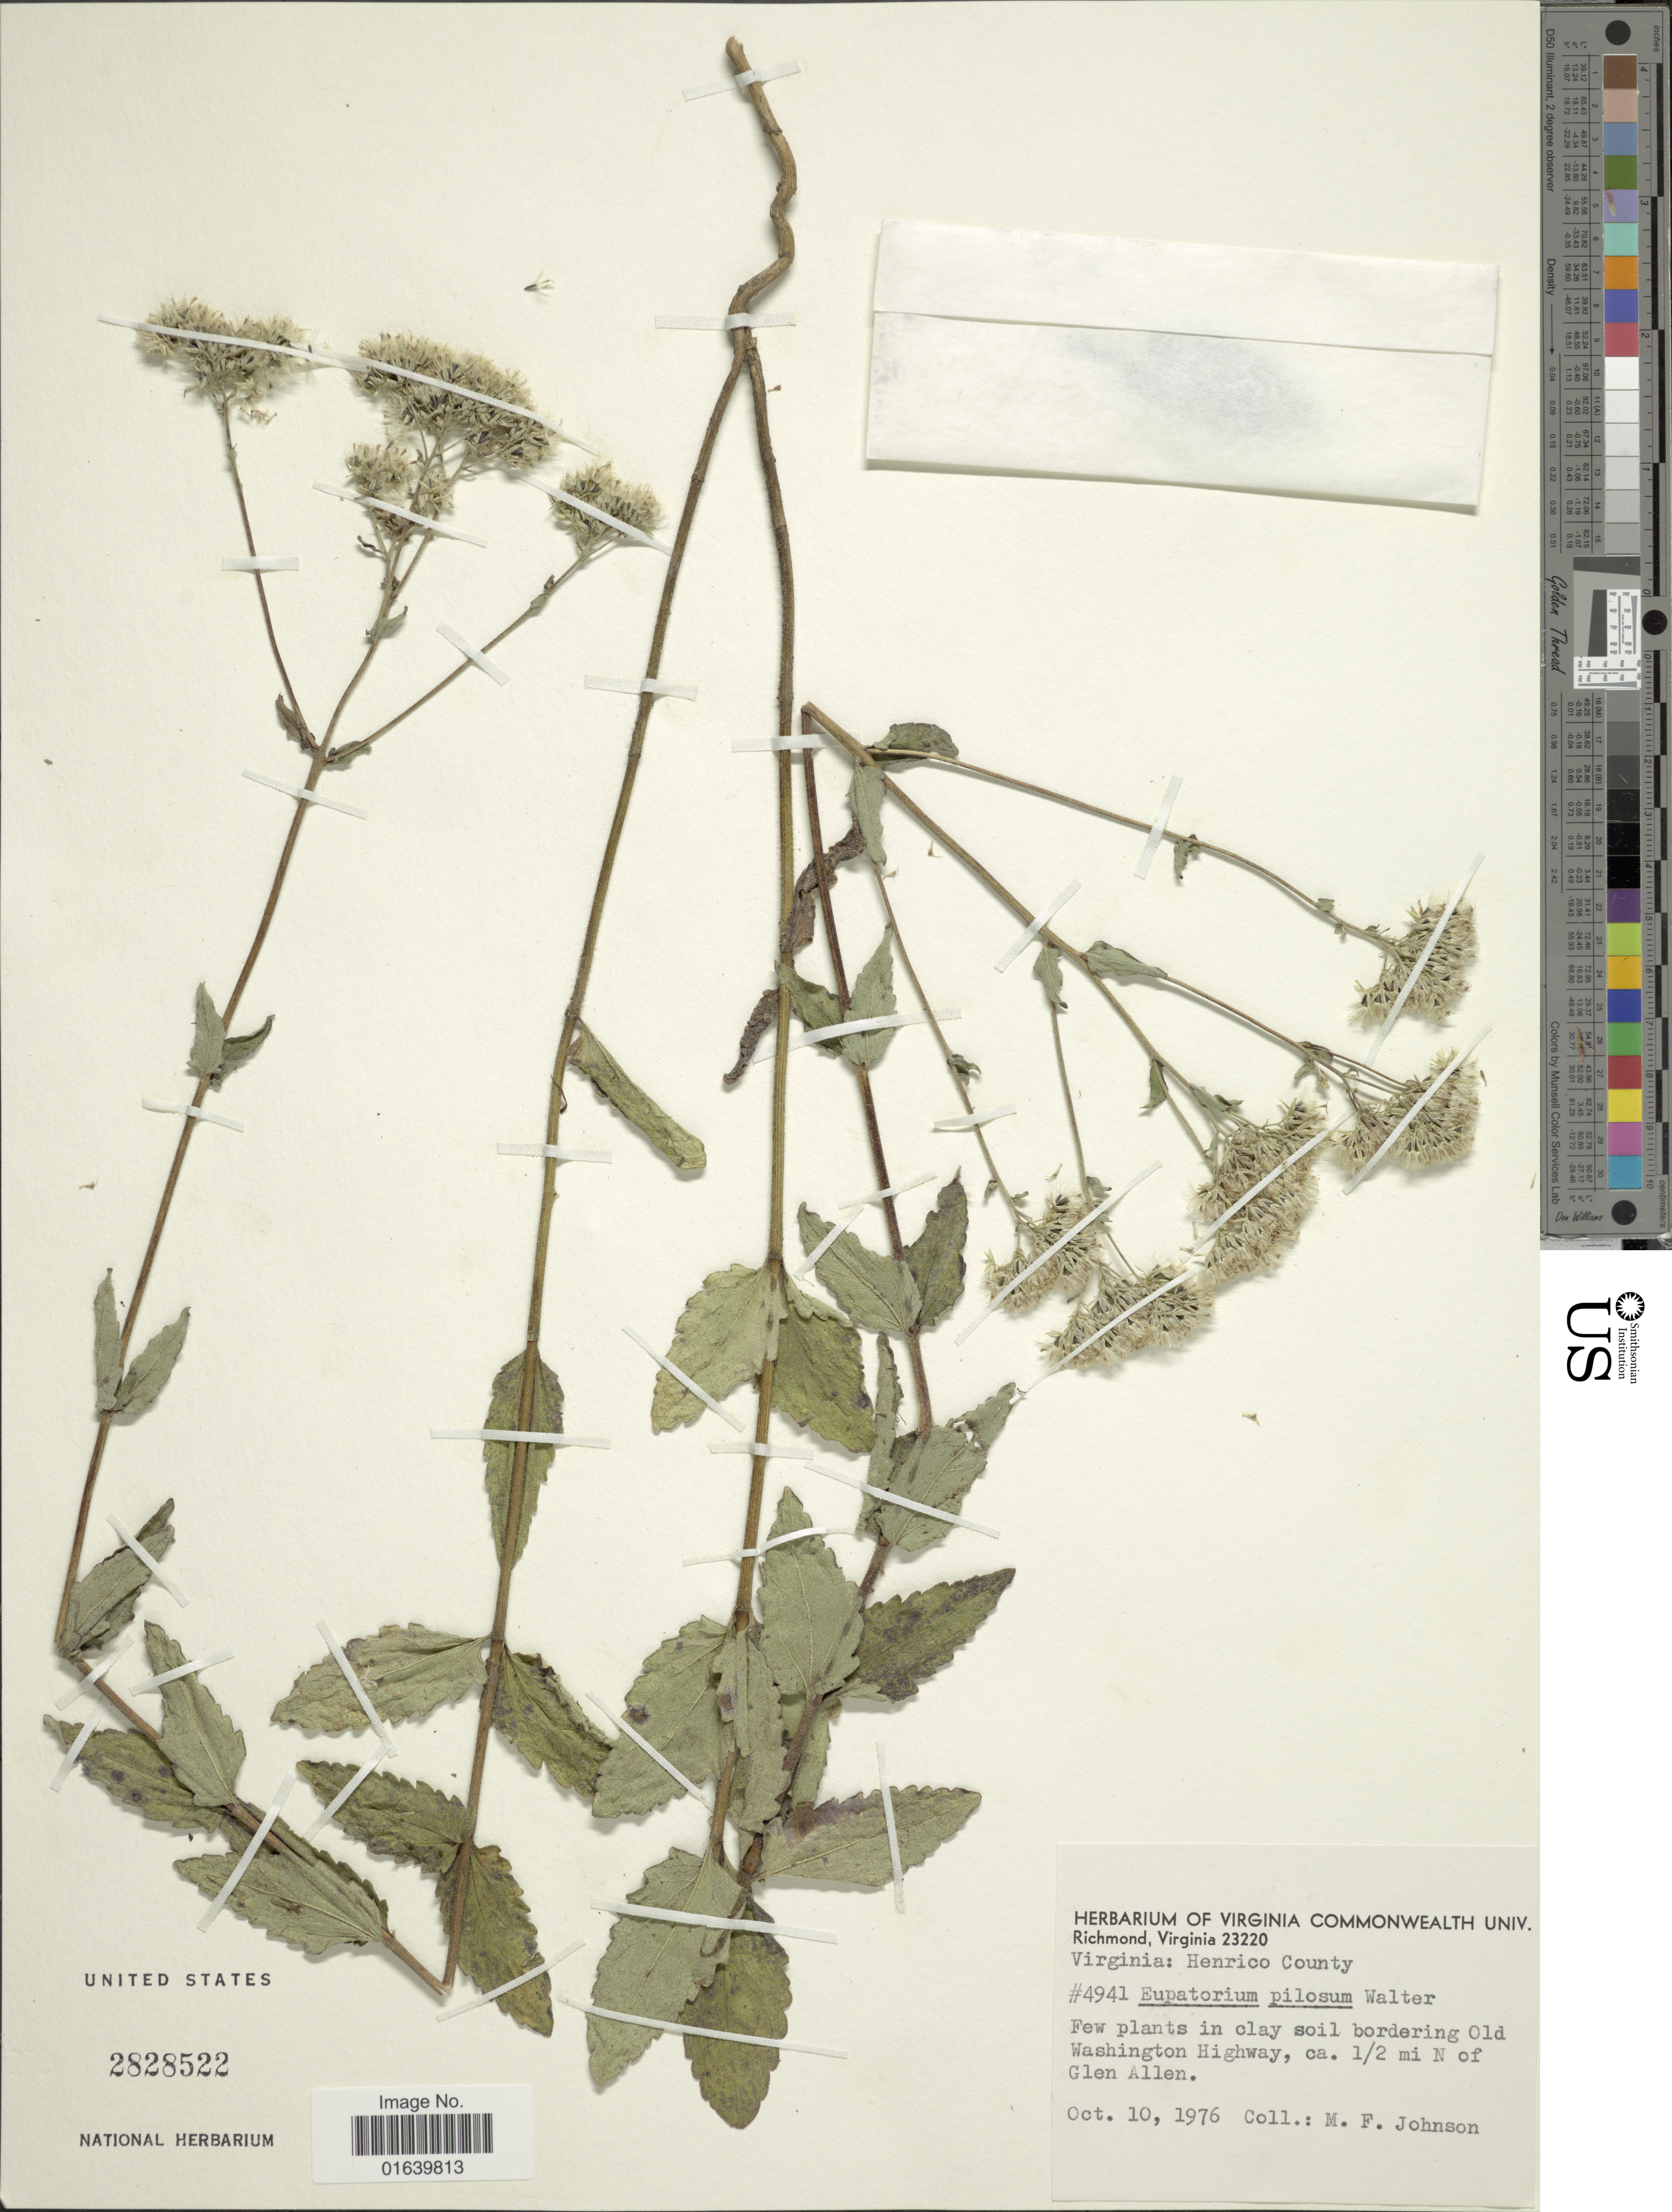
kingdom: Plantae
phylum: Tracheophyta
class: Magnoliopsida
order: Asterales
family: Asteraceae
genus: Eupatorium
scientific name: Eupatorium pilosum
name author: Walter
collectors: M. F. Johnson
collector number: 4941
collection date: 1976-10-10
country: United States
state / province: Virginia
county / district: Henrico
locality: bordering Old Washington Highway, ca. 1/2 mi N of Glen Allen.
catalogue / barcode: US 2828522